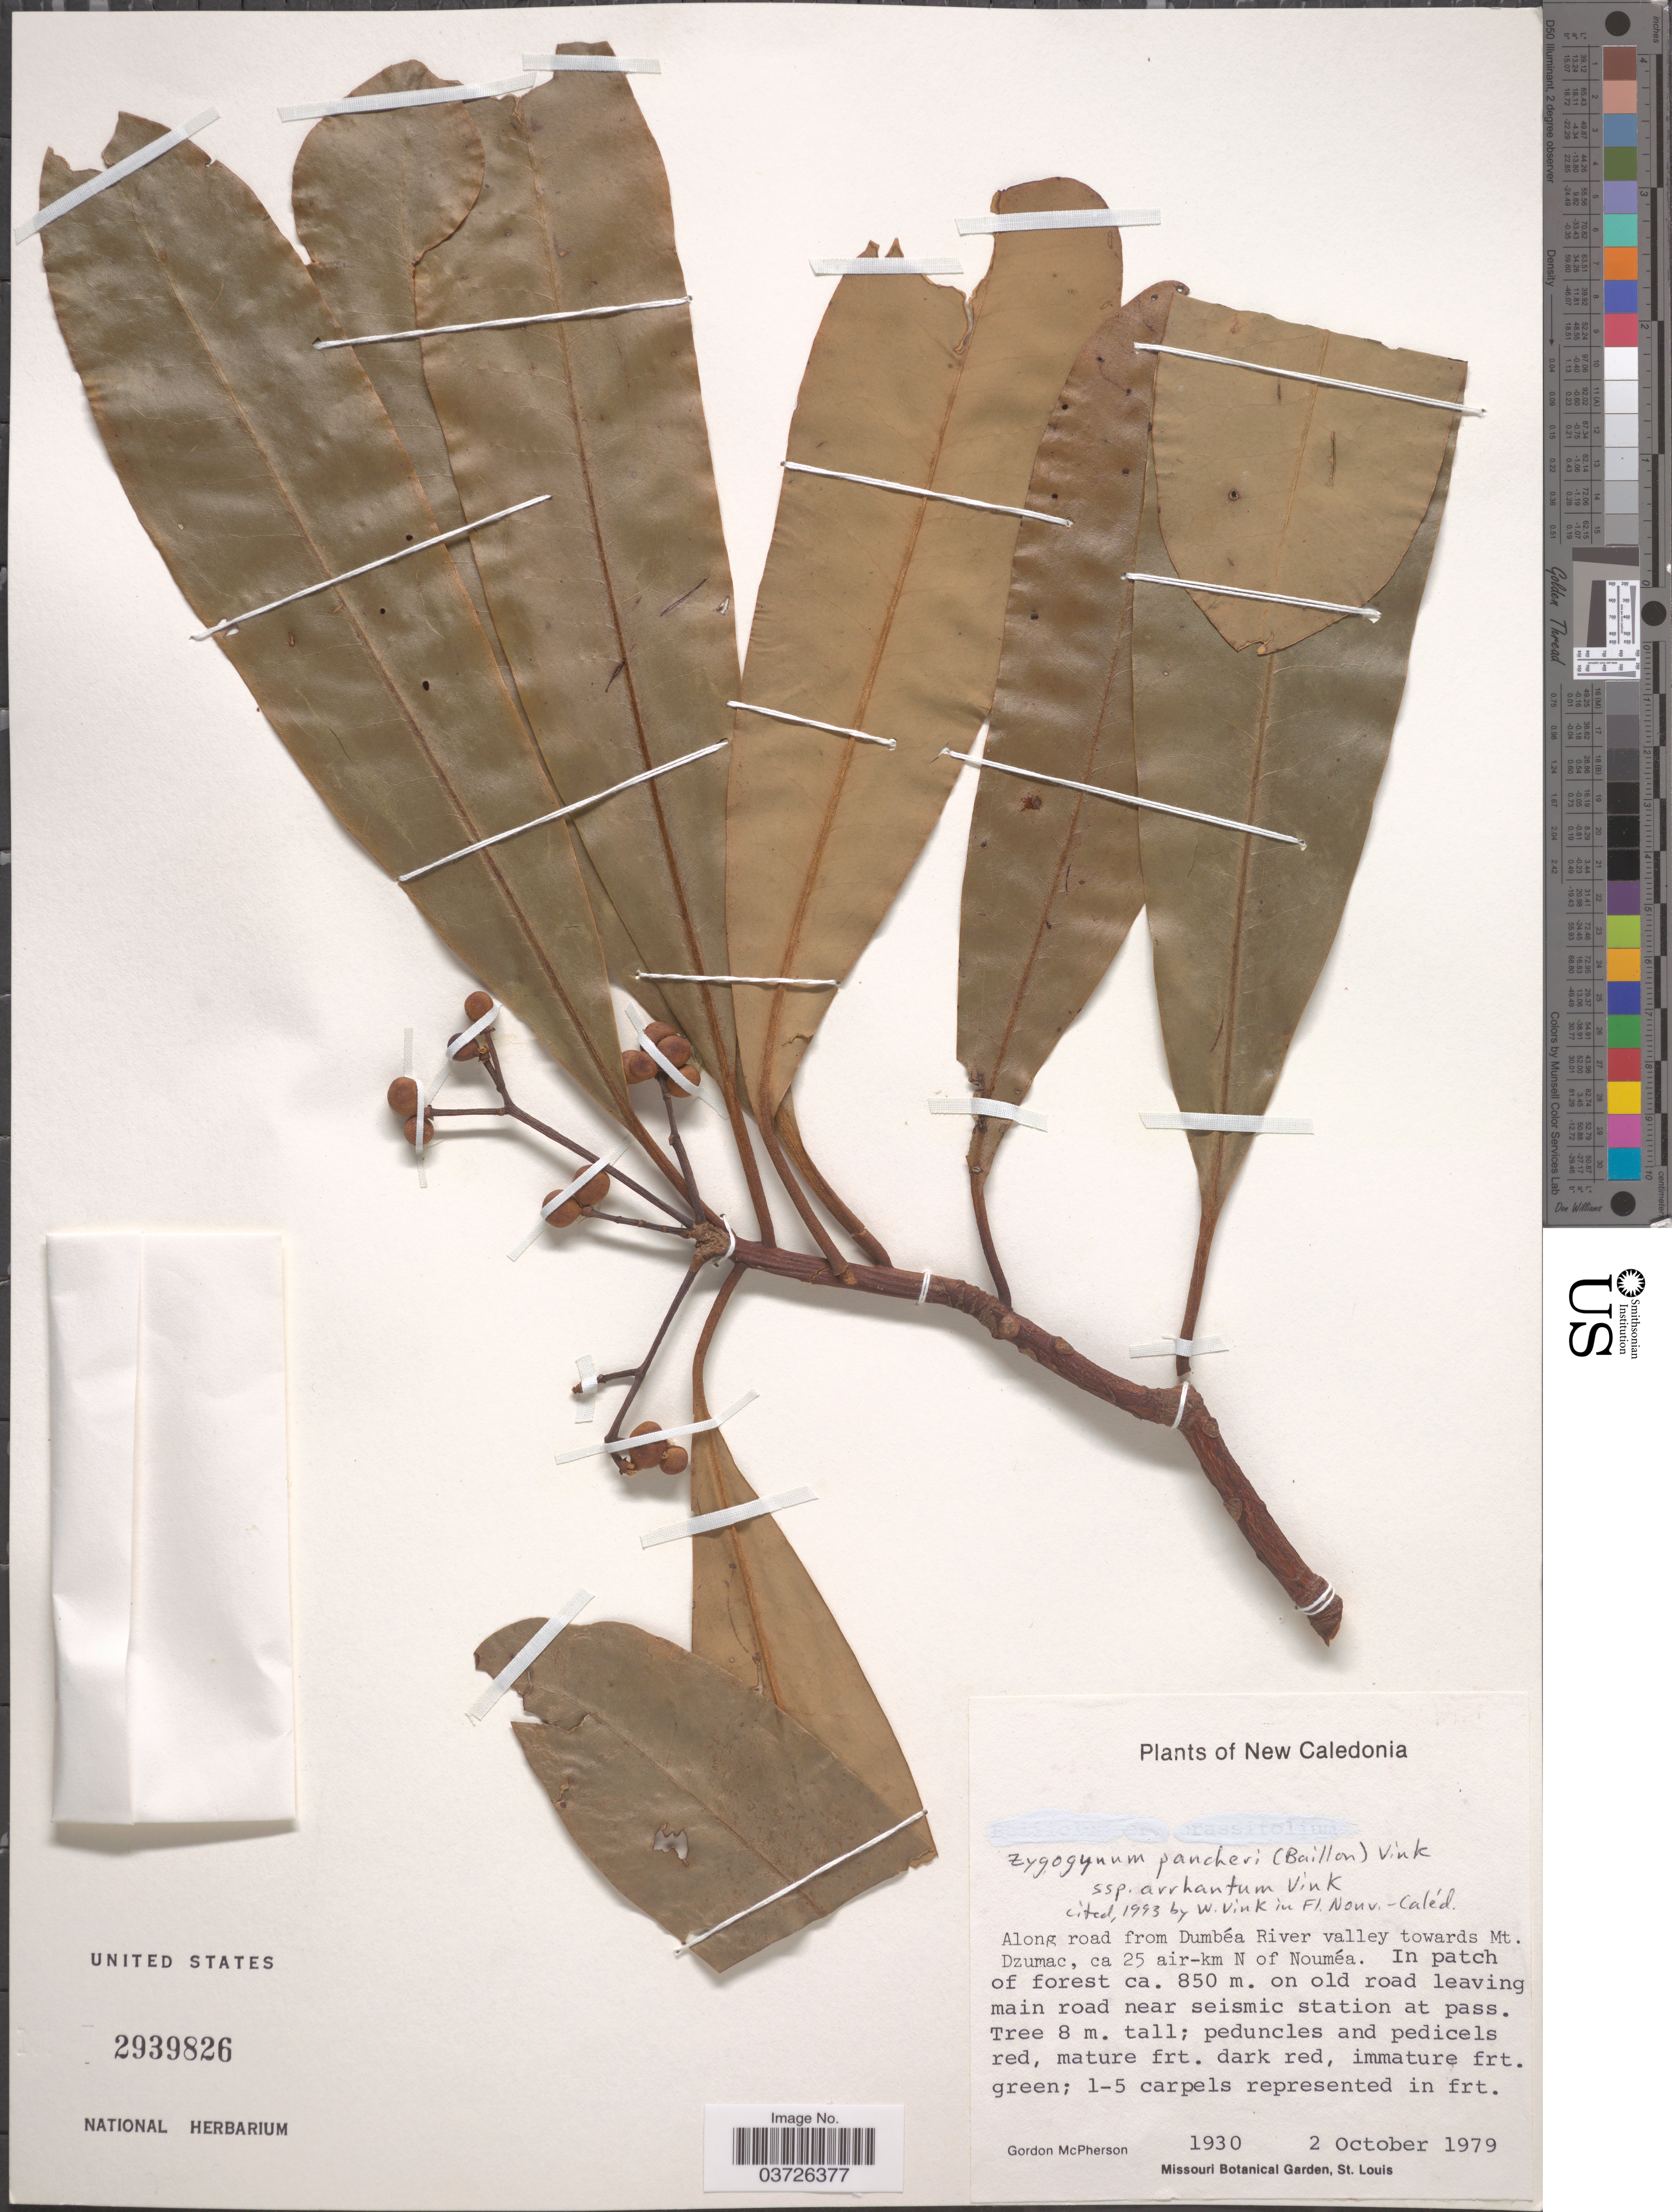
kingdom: Plantae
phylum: Tracheophyta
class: Magnoliopsida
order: Canellales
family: Winteraceae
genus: Zygogynum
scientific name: Zygogynum pancheri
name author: (Baill.) Vink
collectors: G. D. McPherson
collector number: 1930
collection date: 1979-10-02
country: New Caledonia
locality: Along road from Dumbéa River valley towards Mt. Dzumac, ca 25 air-km N of Nouméa.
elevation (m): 850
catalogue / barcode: US 2939826